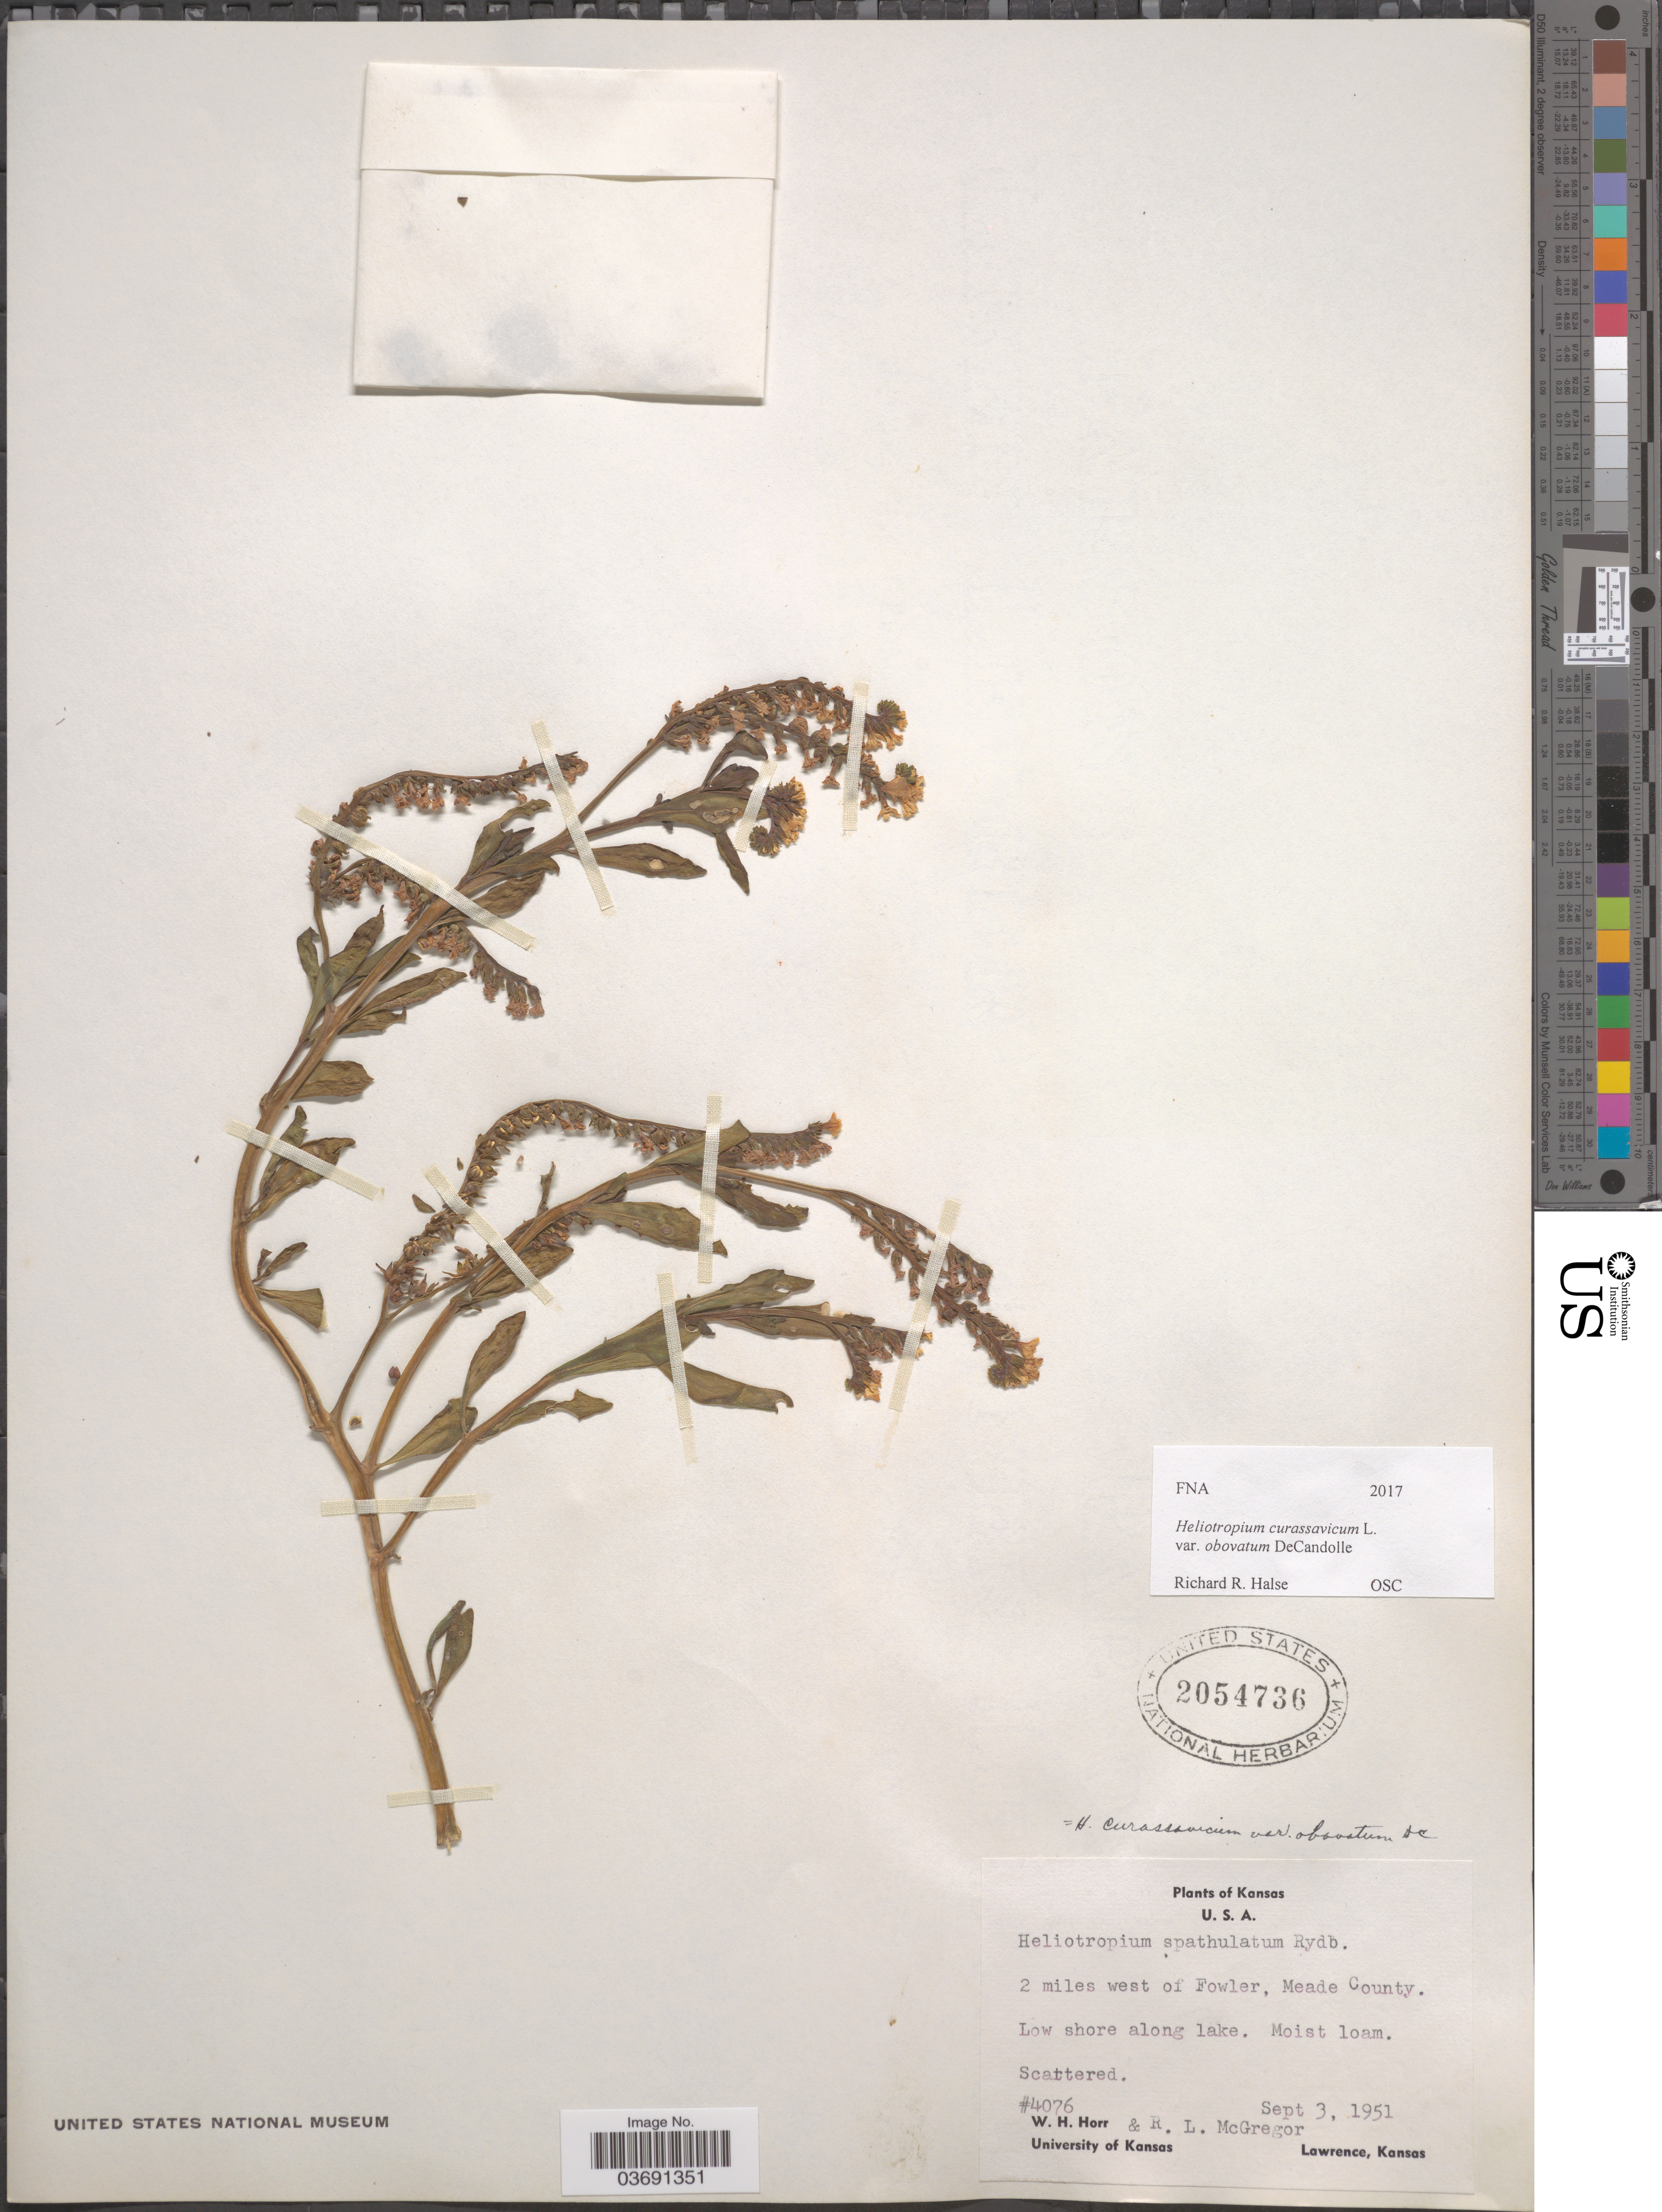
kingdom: Plantae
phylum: Tracheophyta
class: Magnoliopsida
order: Boraginales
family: Heliotropiaceae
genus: Heliotropium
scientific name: Heliotropium curassavicum subsp. obovatum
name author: (DC.) Á. Löve & D. Löve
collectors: W. H. Horr & R. McGregor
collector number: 4076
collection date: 1951-09-03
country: United States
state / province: Kansas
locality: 2 miles west of Fowler, Meade County. Low shore along lake.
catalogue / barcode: US 2054736